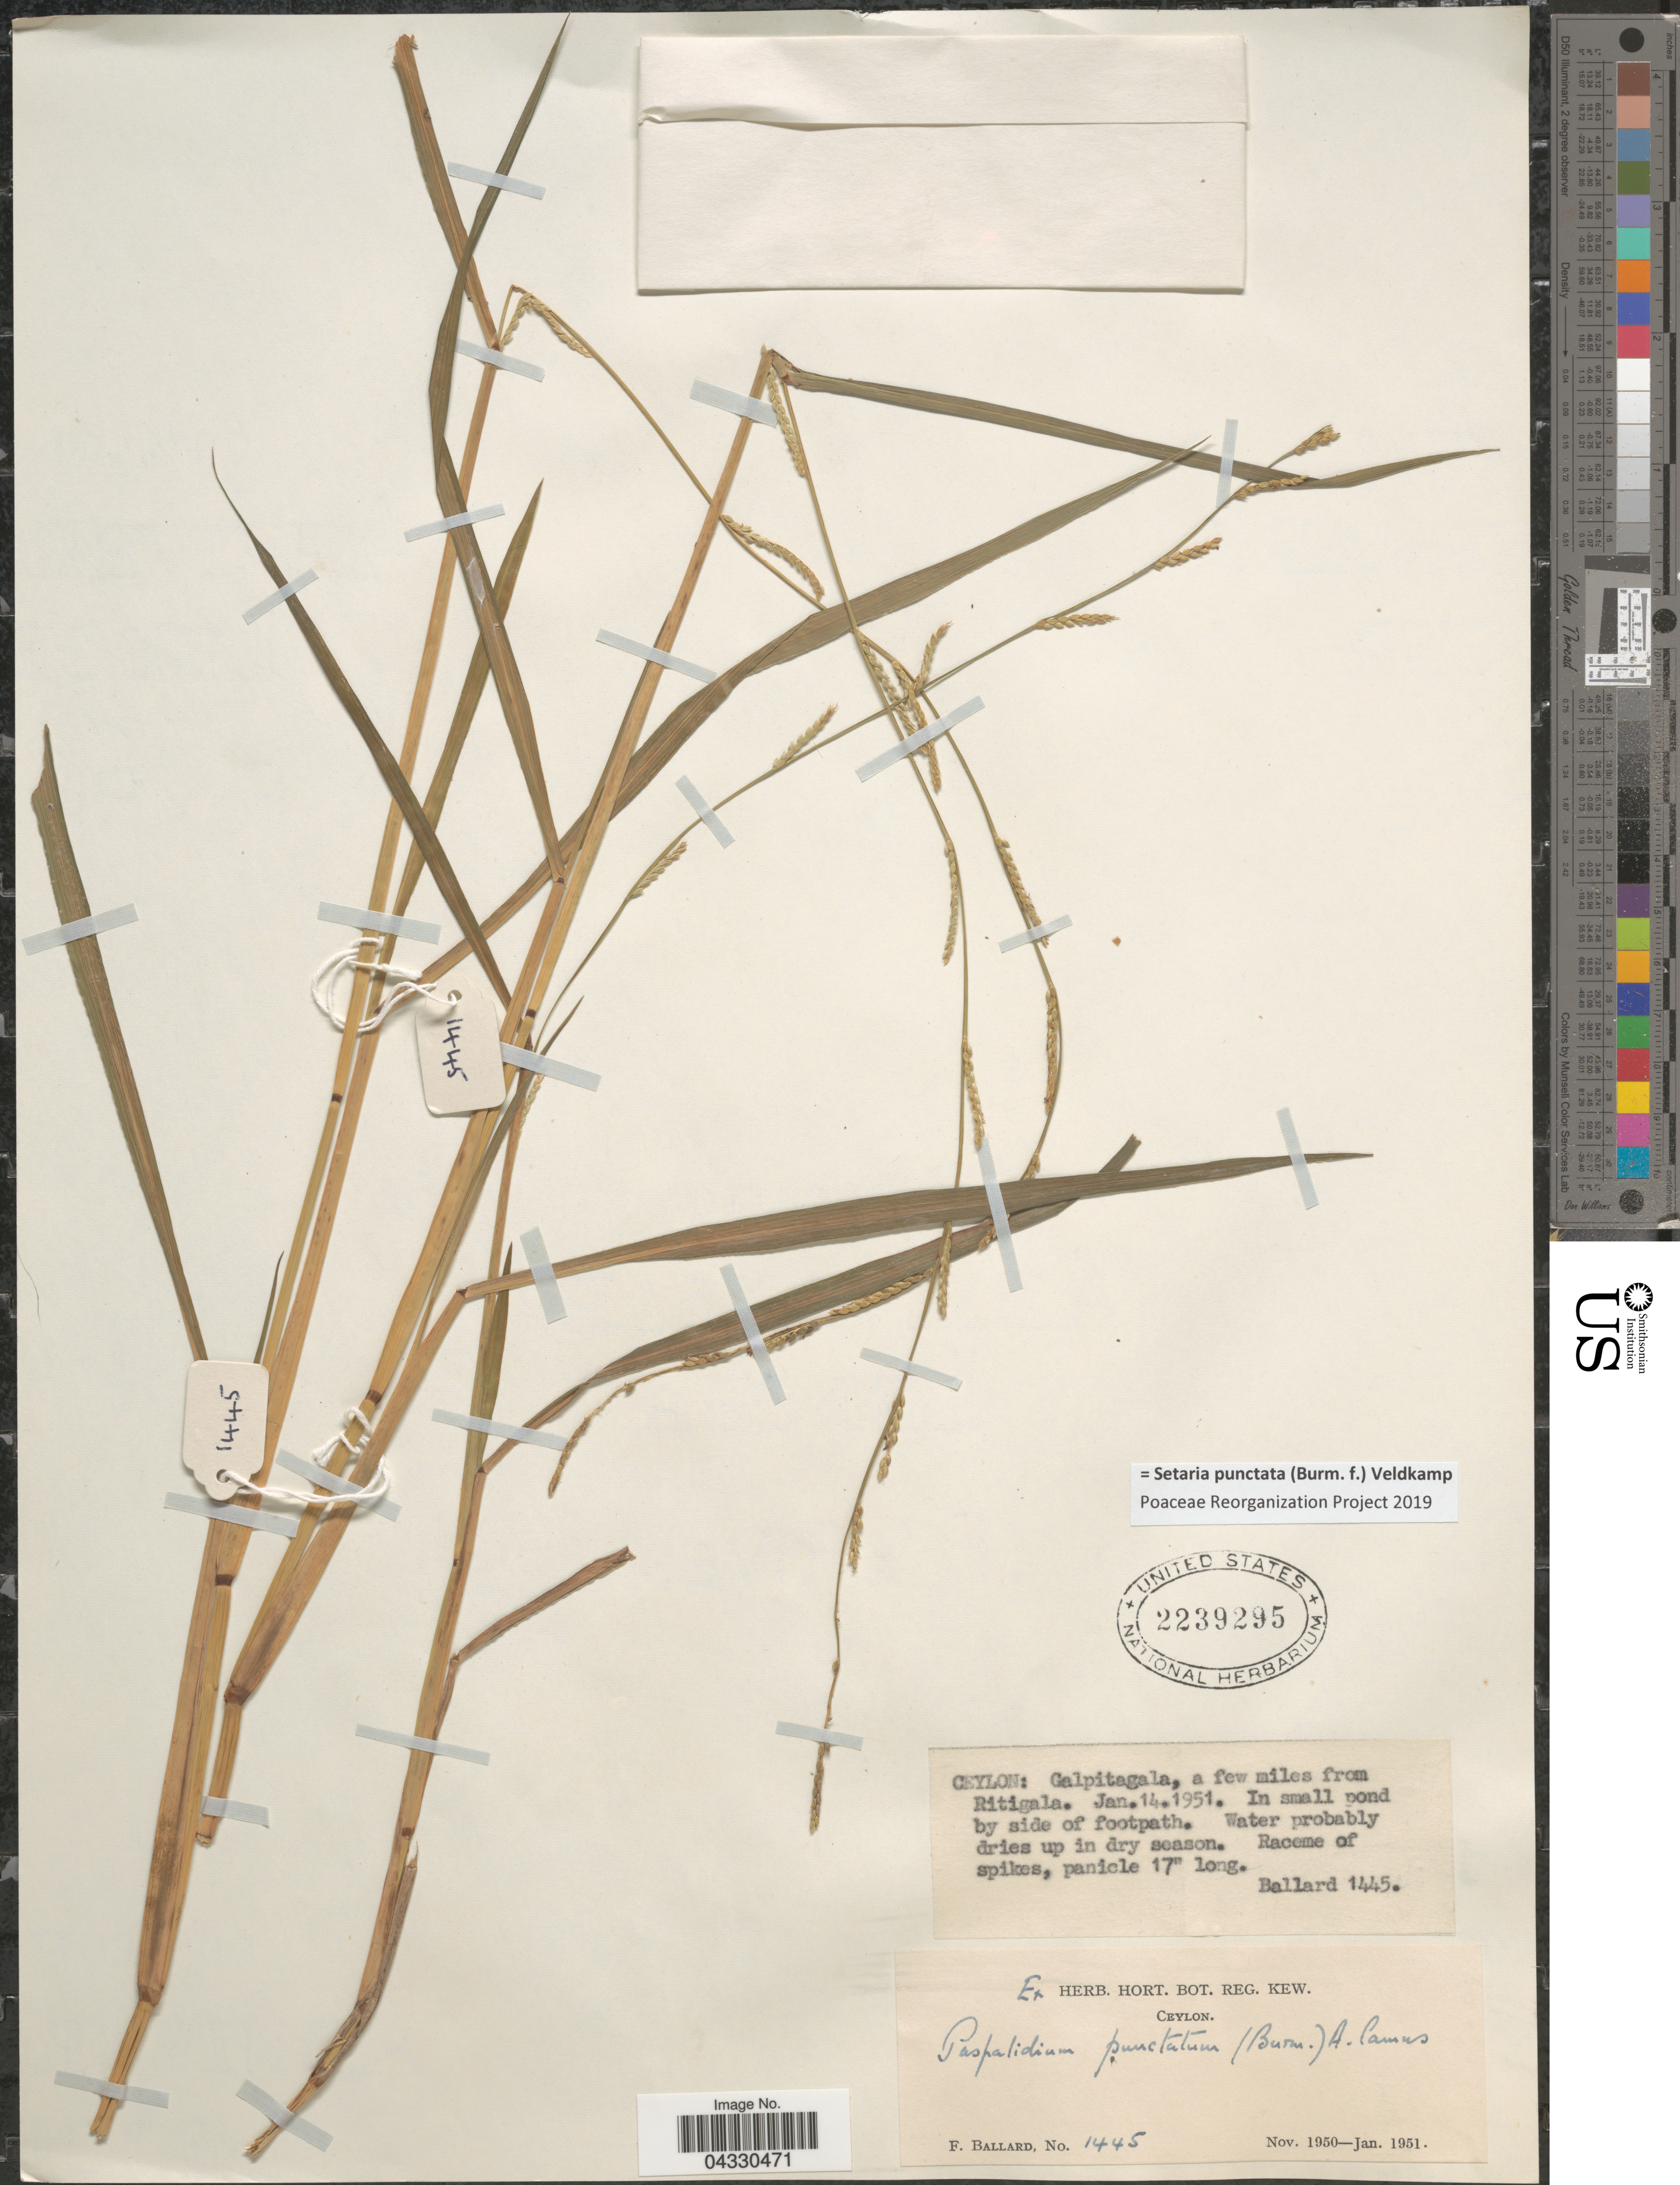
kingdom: Plantae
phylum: Tracheophyta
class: Liliopsida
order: Poales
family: Poaceae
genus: Setaria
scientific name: Setaria punctata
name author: (Burm. f.) Veldkamp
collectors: F. Ballard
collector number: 1445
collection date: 1951-01-14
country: Sri Lanka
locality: Ceylon. Galpitagala, a few miles from Ritigala. In small pond by side of footpath.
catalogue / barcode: US 2239295